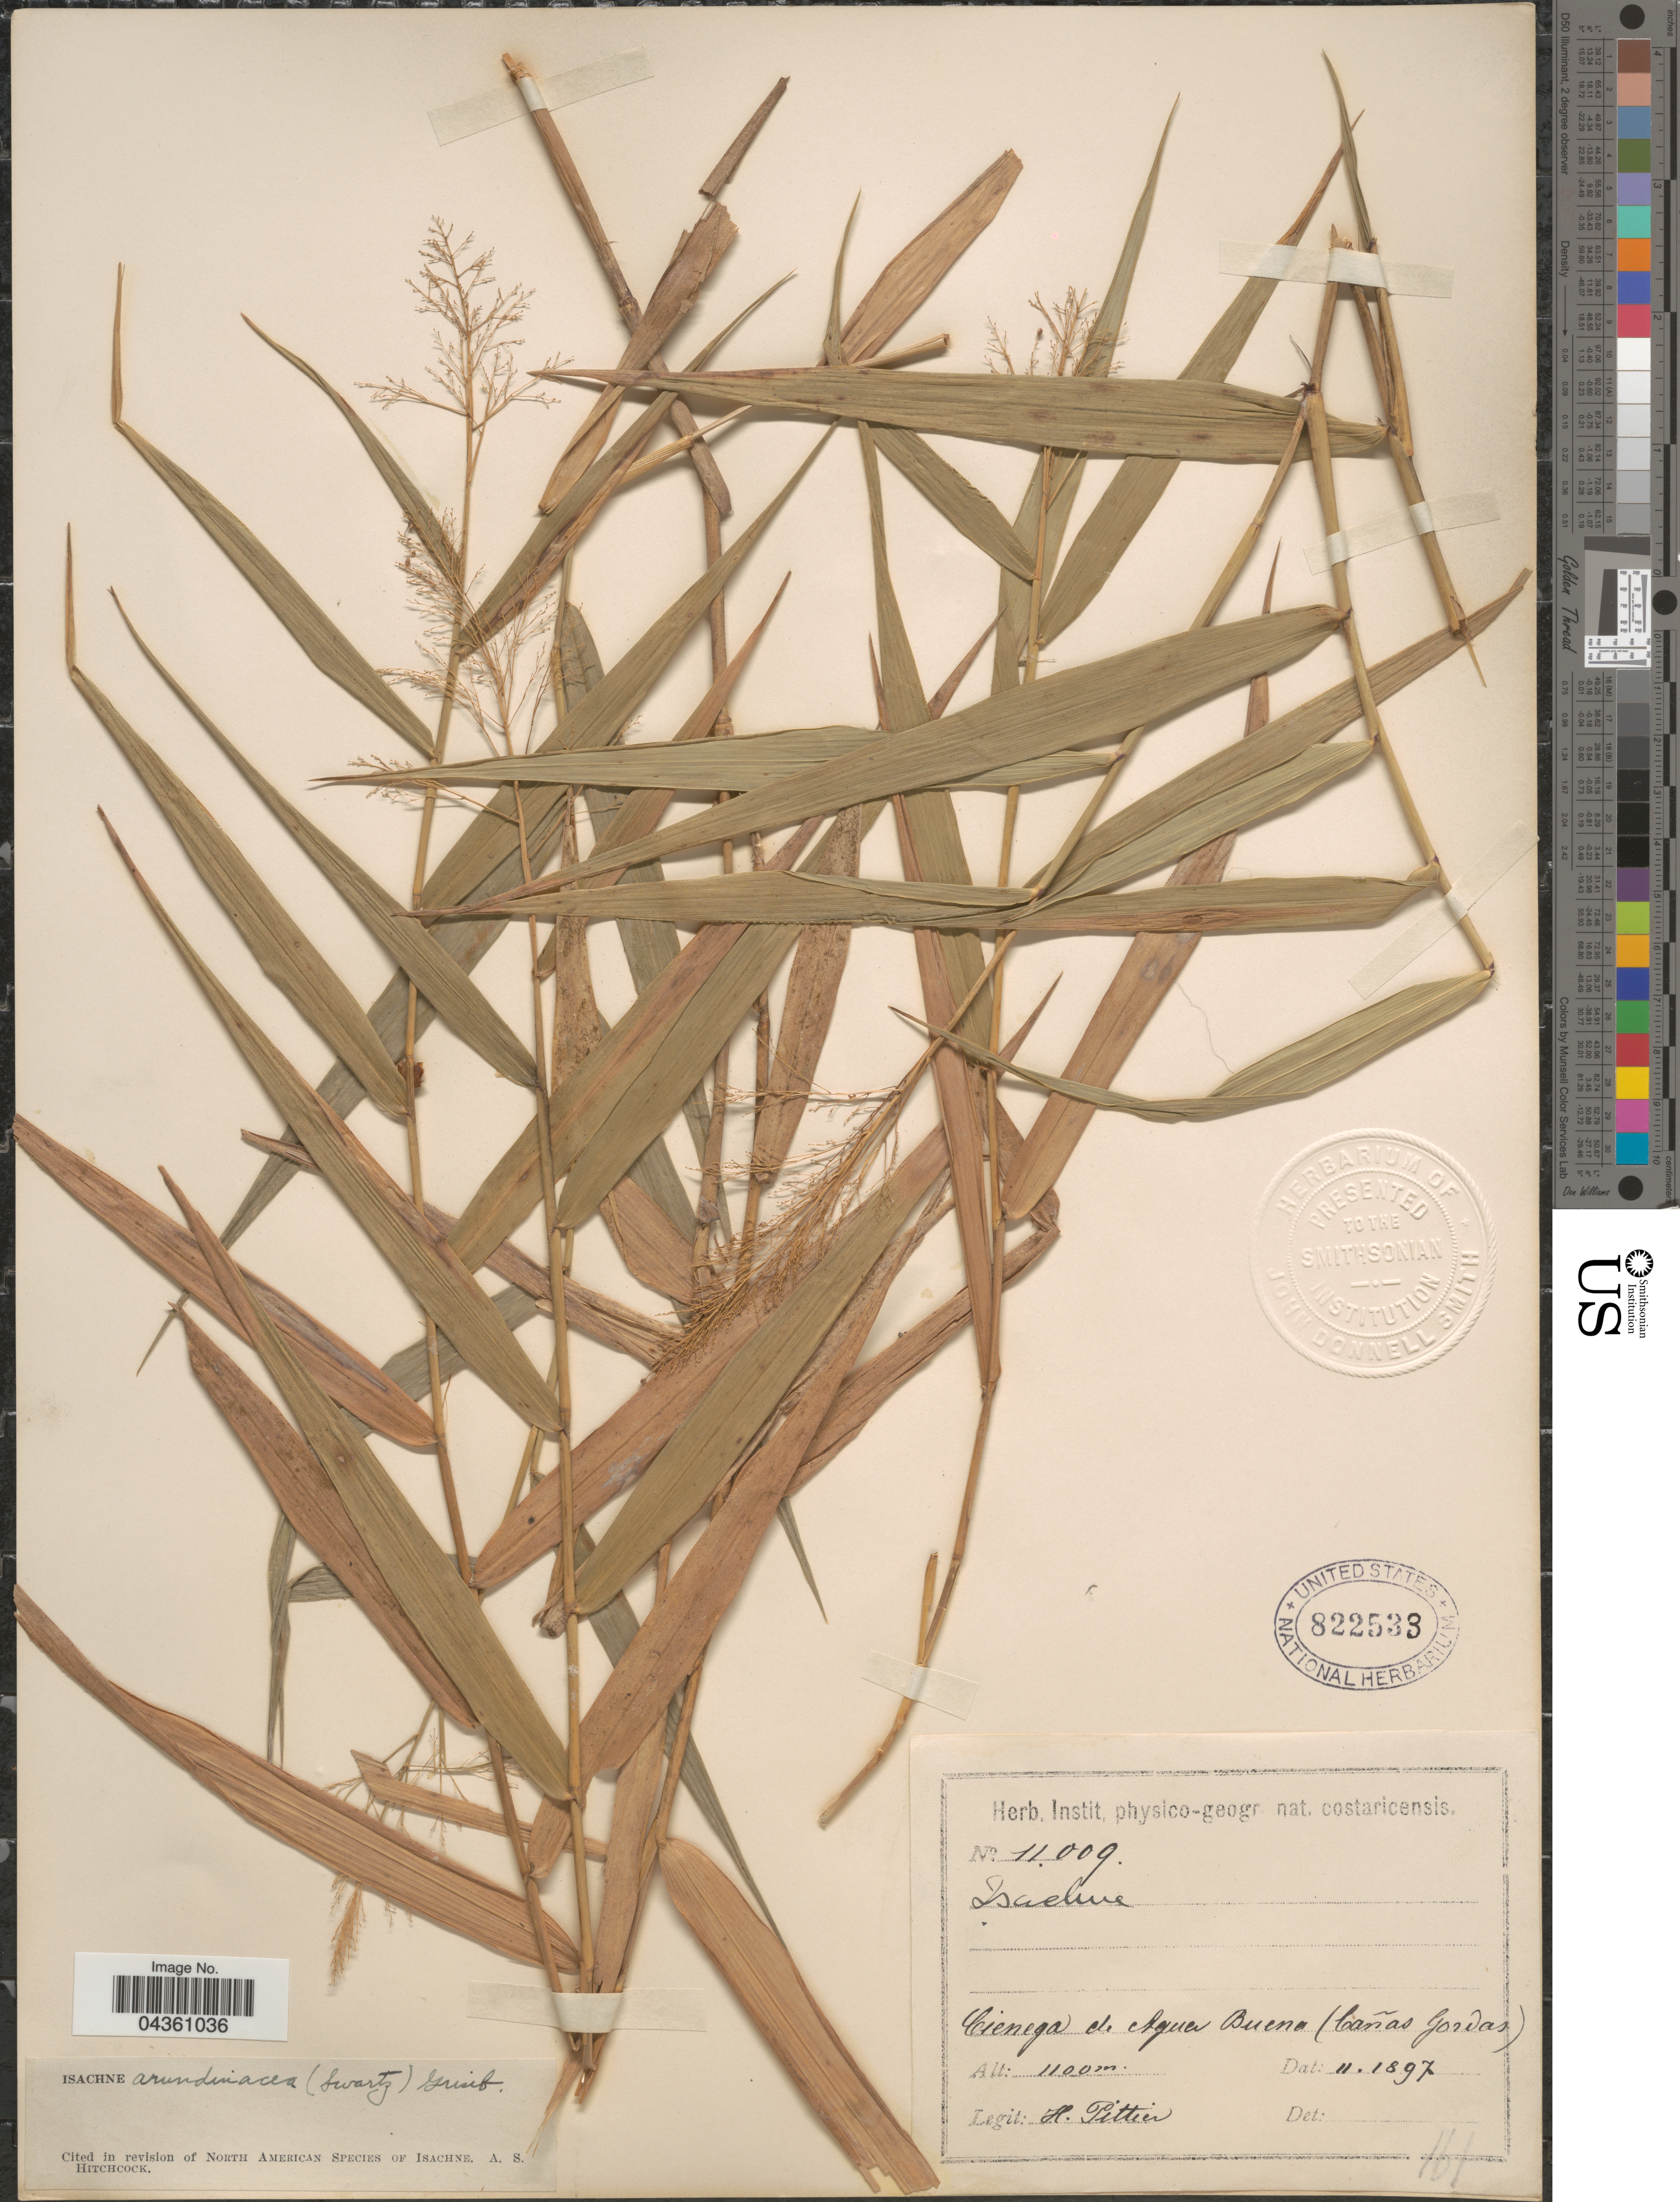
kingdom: Plantae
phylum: Tracheophyta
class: Liliopsida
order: Poales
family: Poaceae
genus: Isachne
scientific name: Isachne arundinacea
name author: (Sw.) Griseb.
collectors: H. F. Pittier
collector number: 11009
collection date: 1897-11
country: Costa Rica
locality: Cienega de Agua Buena (Cañas Gordas).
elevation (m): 1100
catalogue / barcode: US 822533